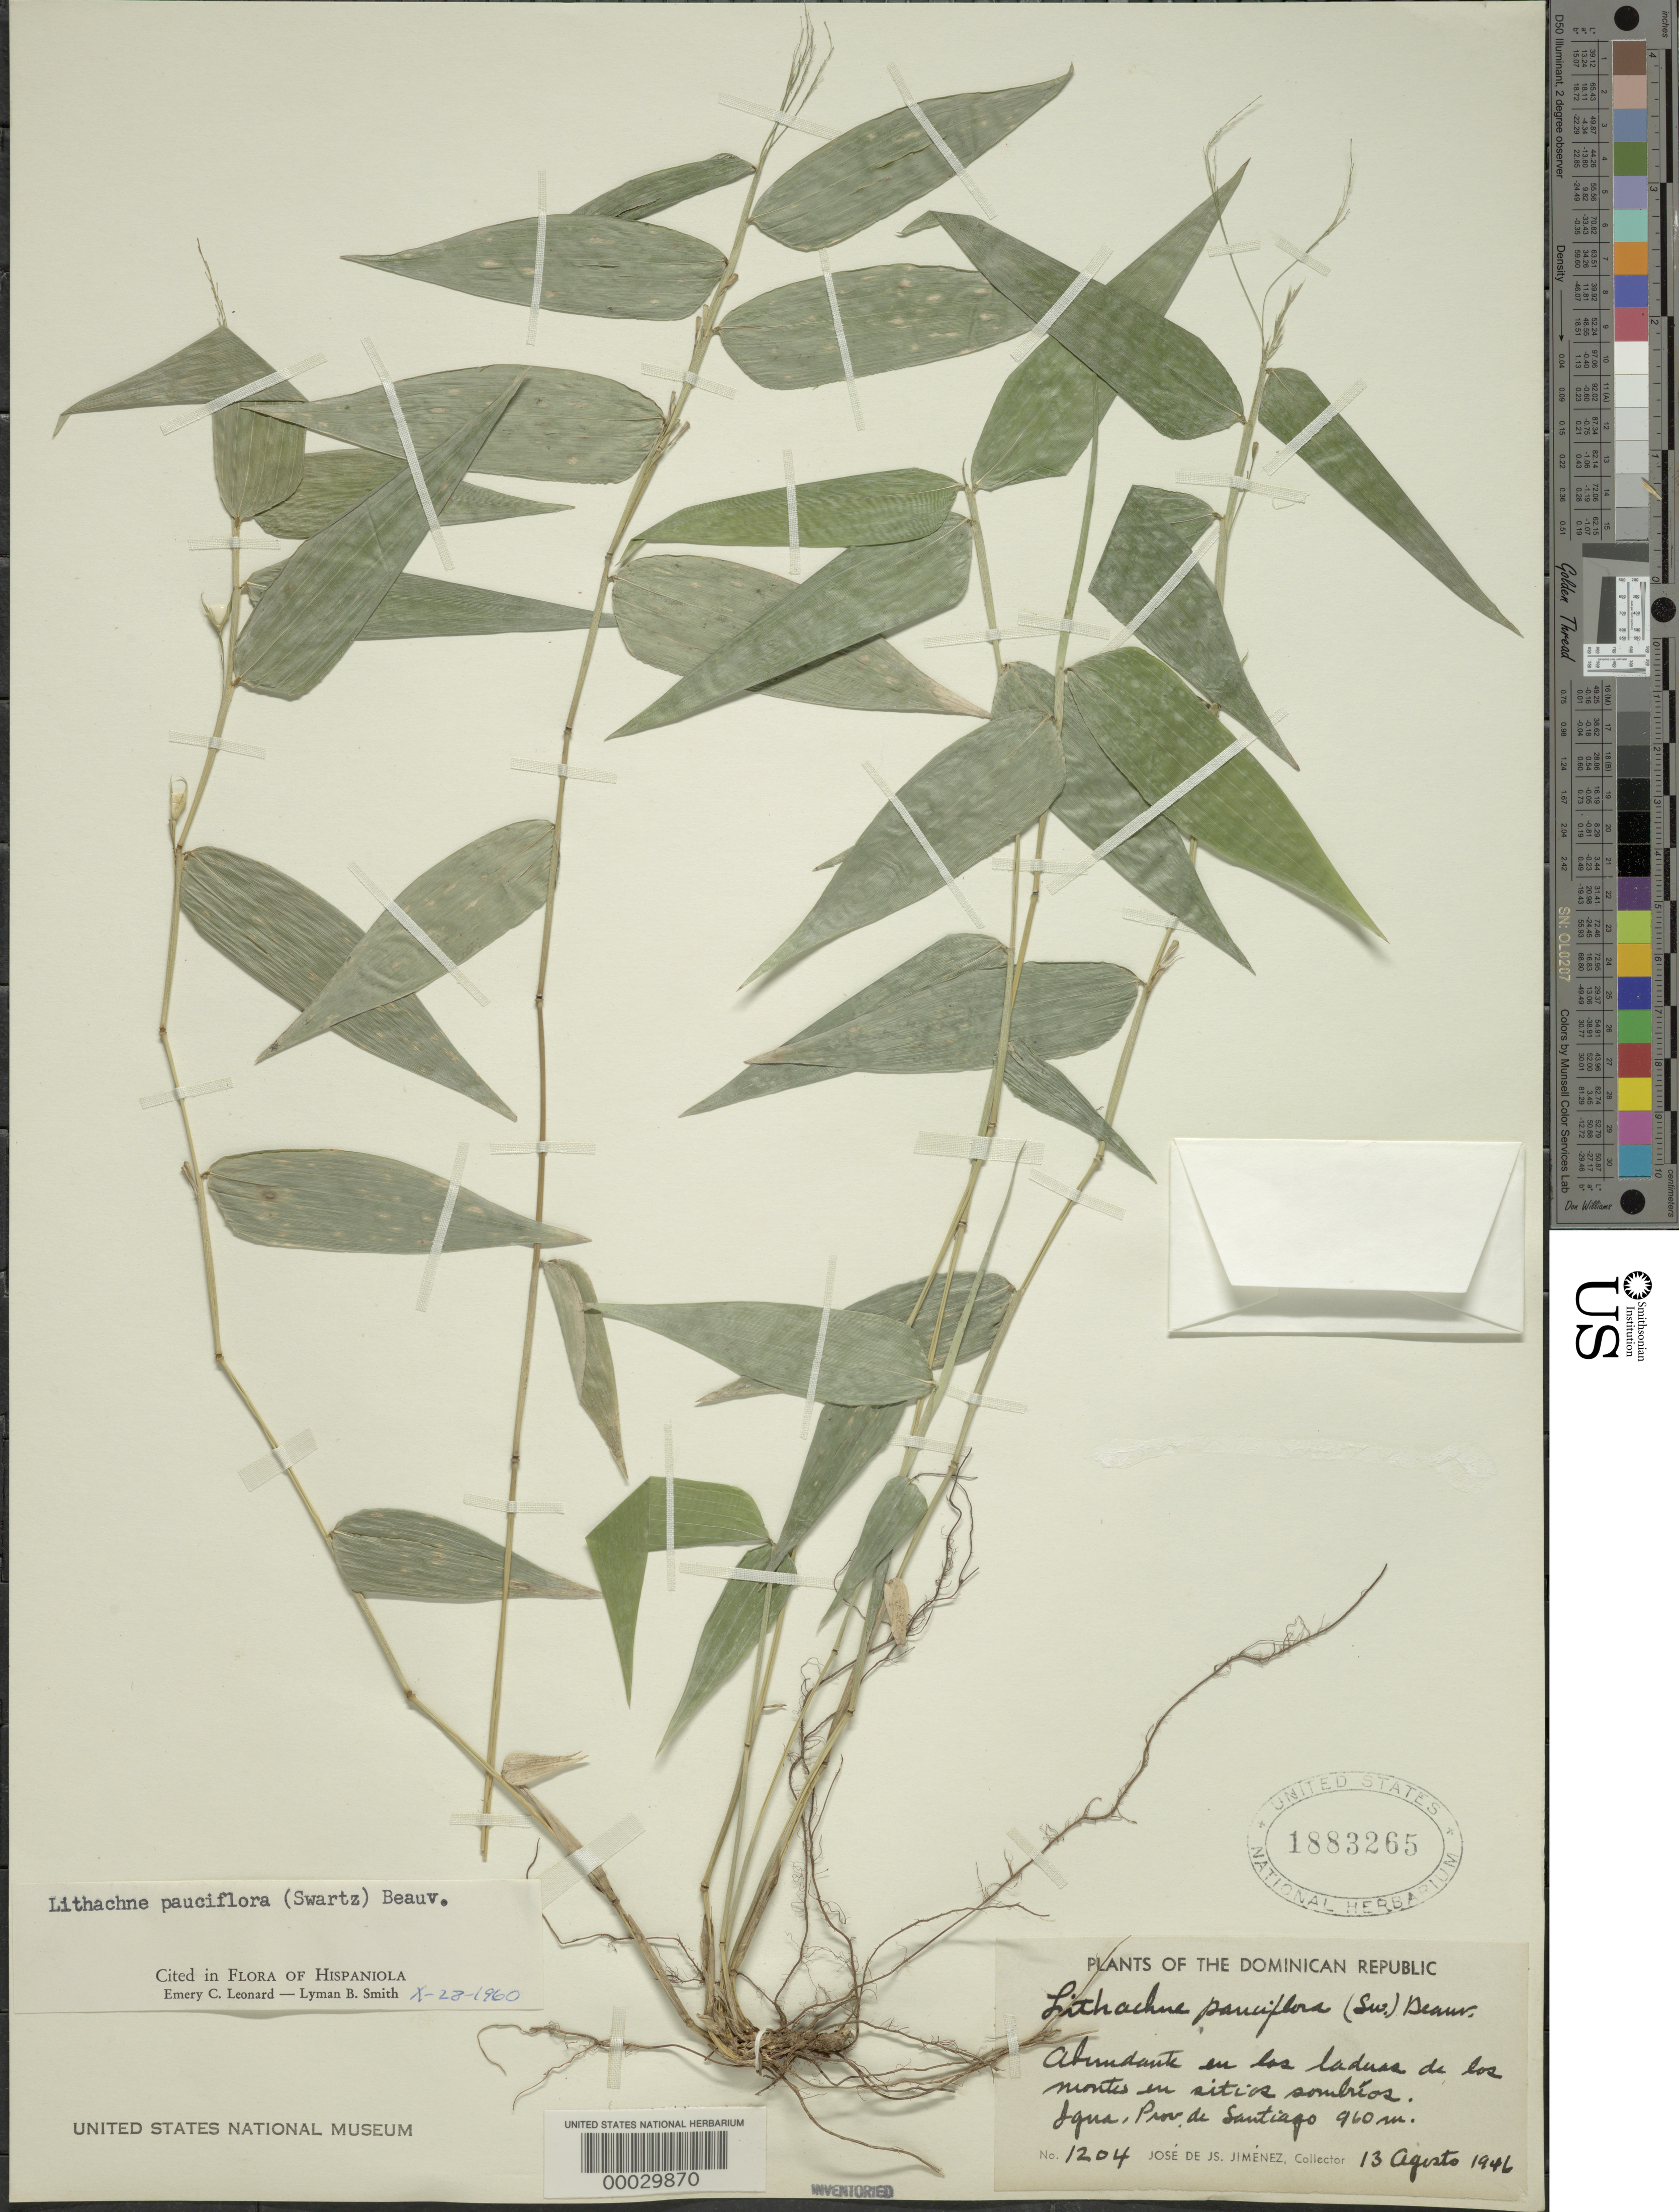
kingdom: Plantae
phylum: Tracheophyta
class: Liliopsida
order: Poales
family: Poaceae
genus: Lithachne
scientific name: Lithachne pauciflora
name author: (Sw.) P. Beauv.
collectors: J. J. Jiménez Almonte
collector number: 1204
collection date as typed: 13 Aug 1946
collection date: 1946-08-13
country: Dominican Republic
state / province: Santiago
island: Hispaniola Island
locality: Igua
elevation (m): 960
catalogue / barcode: US 1883265